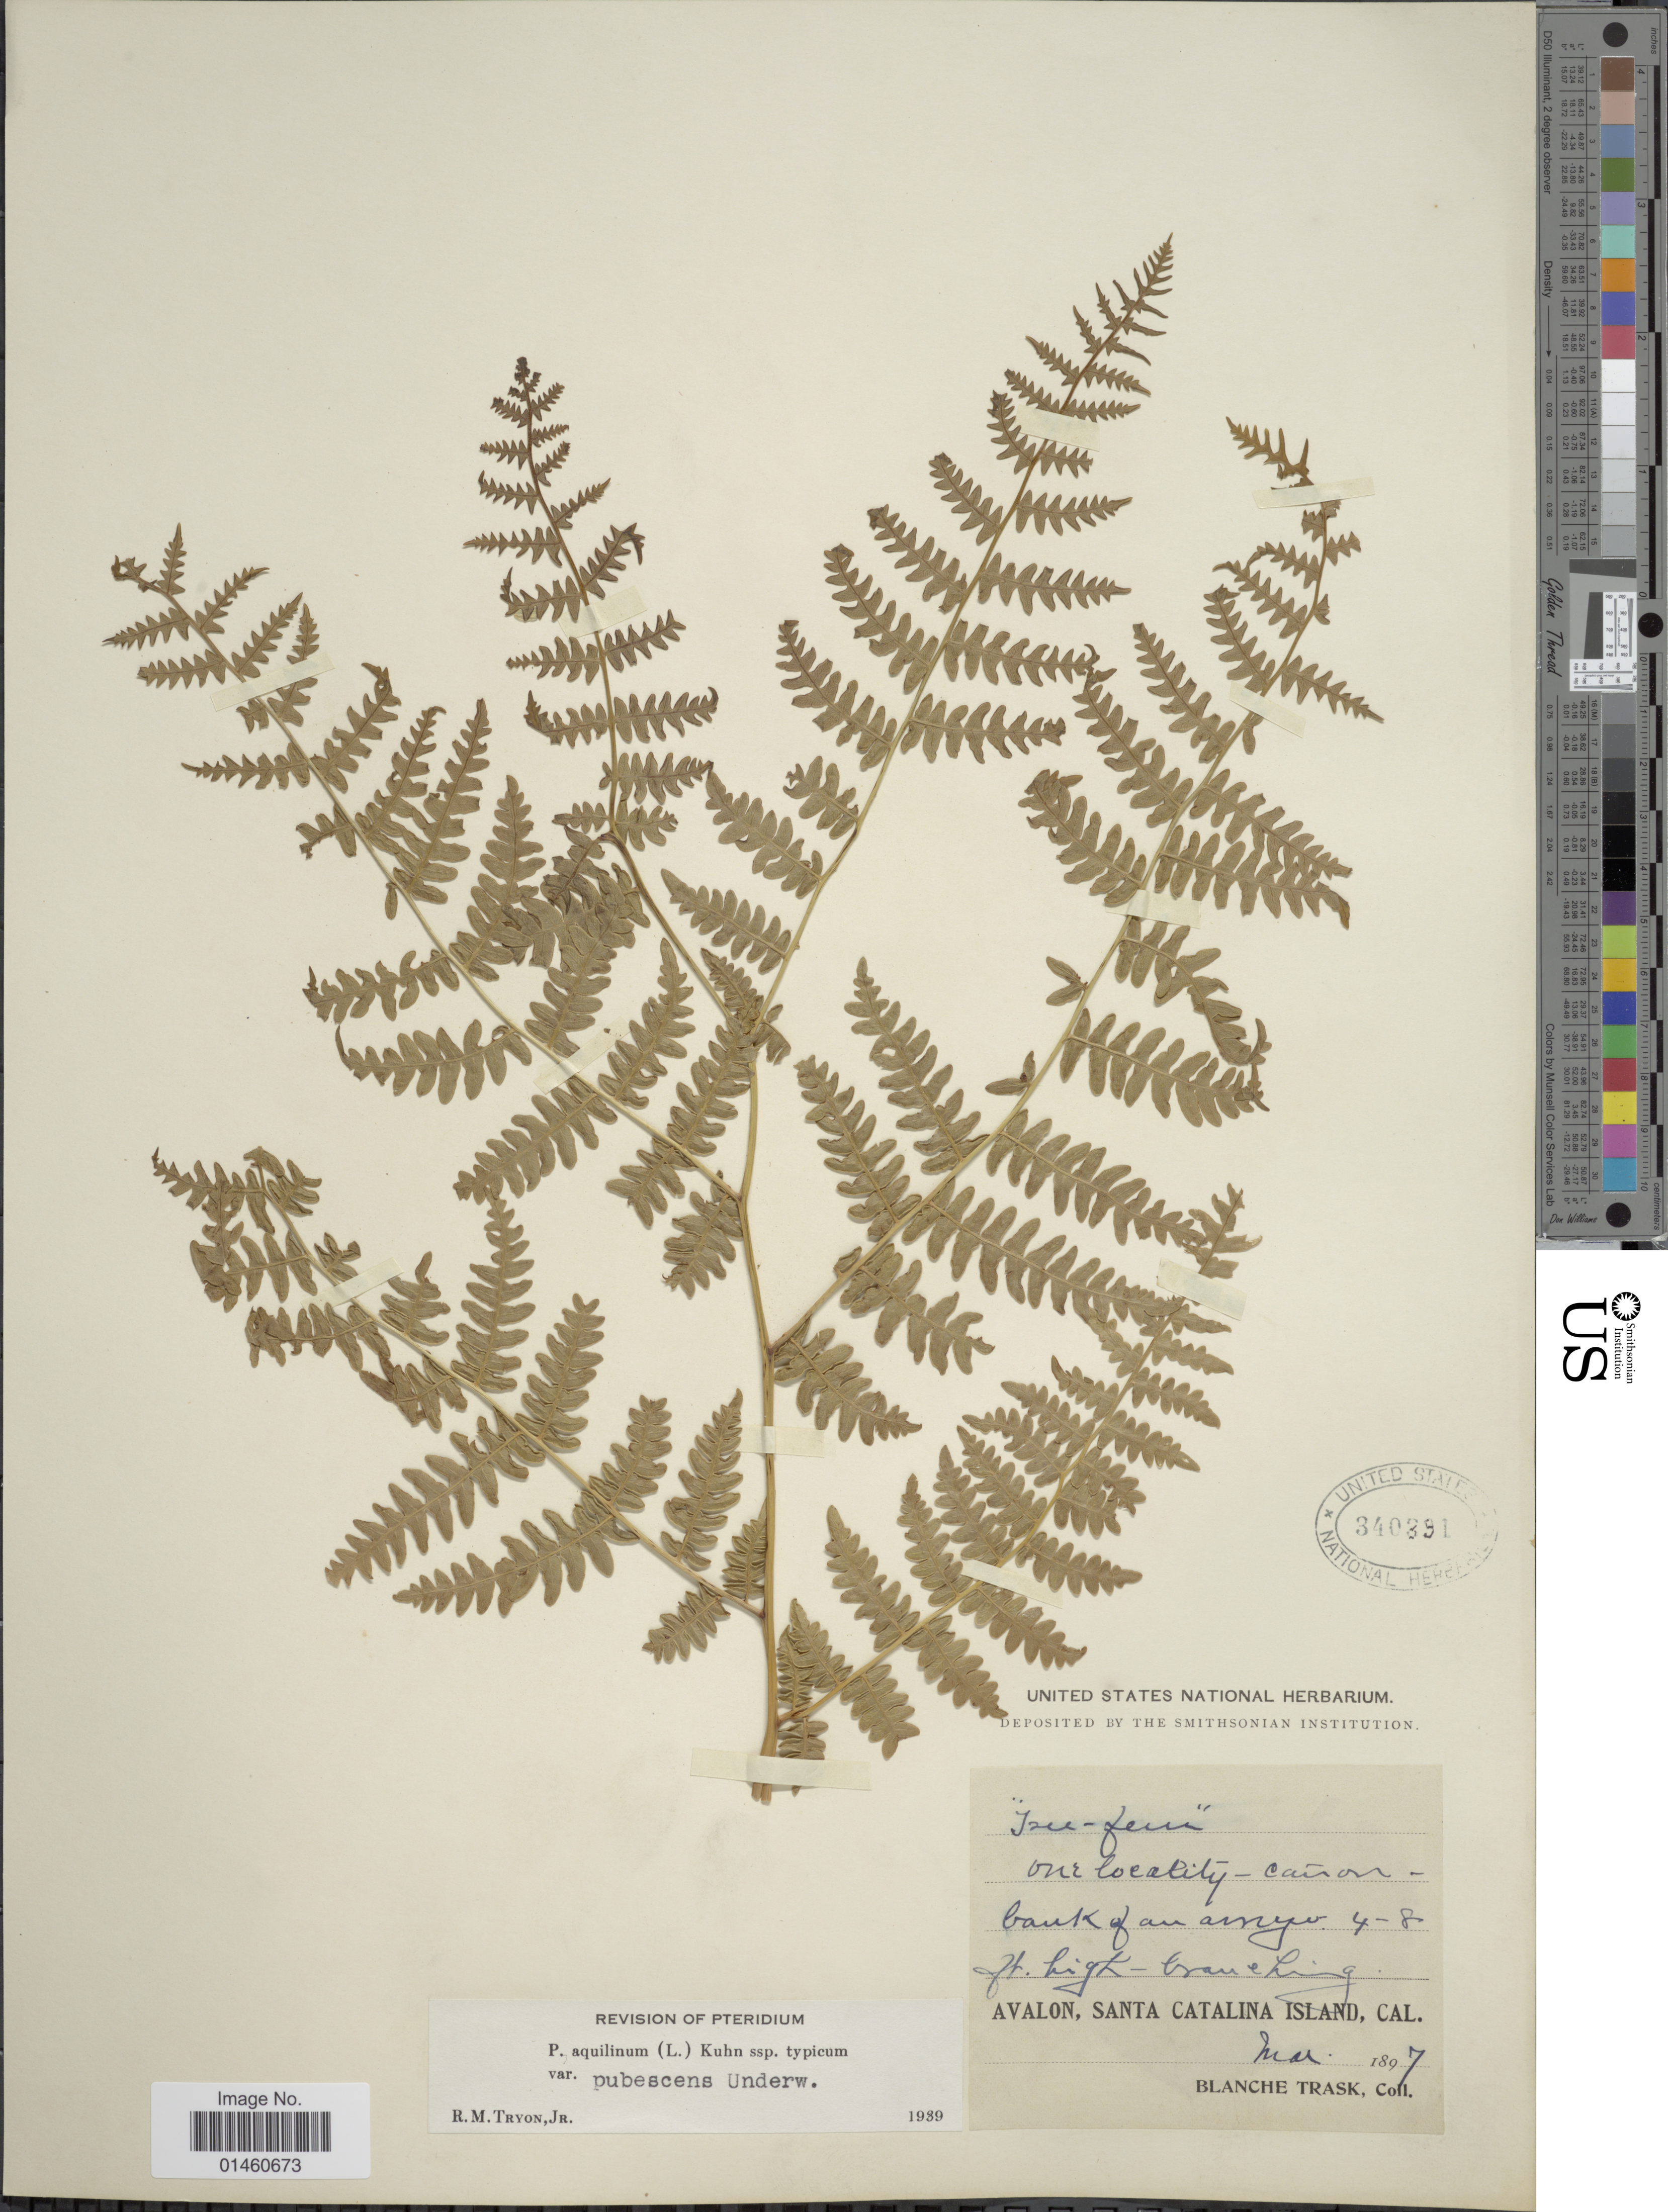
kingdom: Plantae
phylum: Tracheophyta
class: Polypodiopsida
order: Polypodiales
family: Dennstaedtiaceae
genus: Pteridium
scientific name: Pteridium pubescens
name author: (Underw.) Christenh.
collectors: B. Trask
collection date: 1897-05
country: United States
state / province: California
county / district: Los Angeles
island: Santa Catalina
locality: Bank of an arroyo. Avalon, Santa Catalina Island.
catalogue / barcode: US 340391